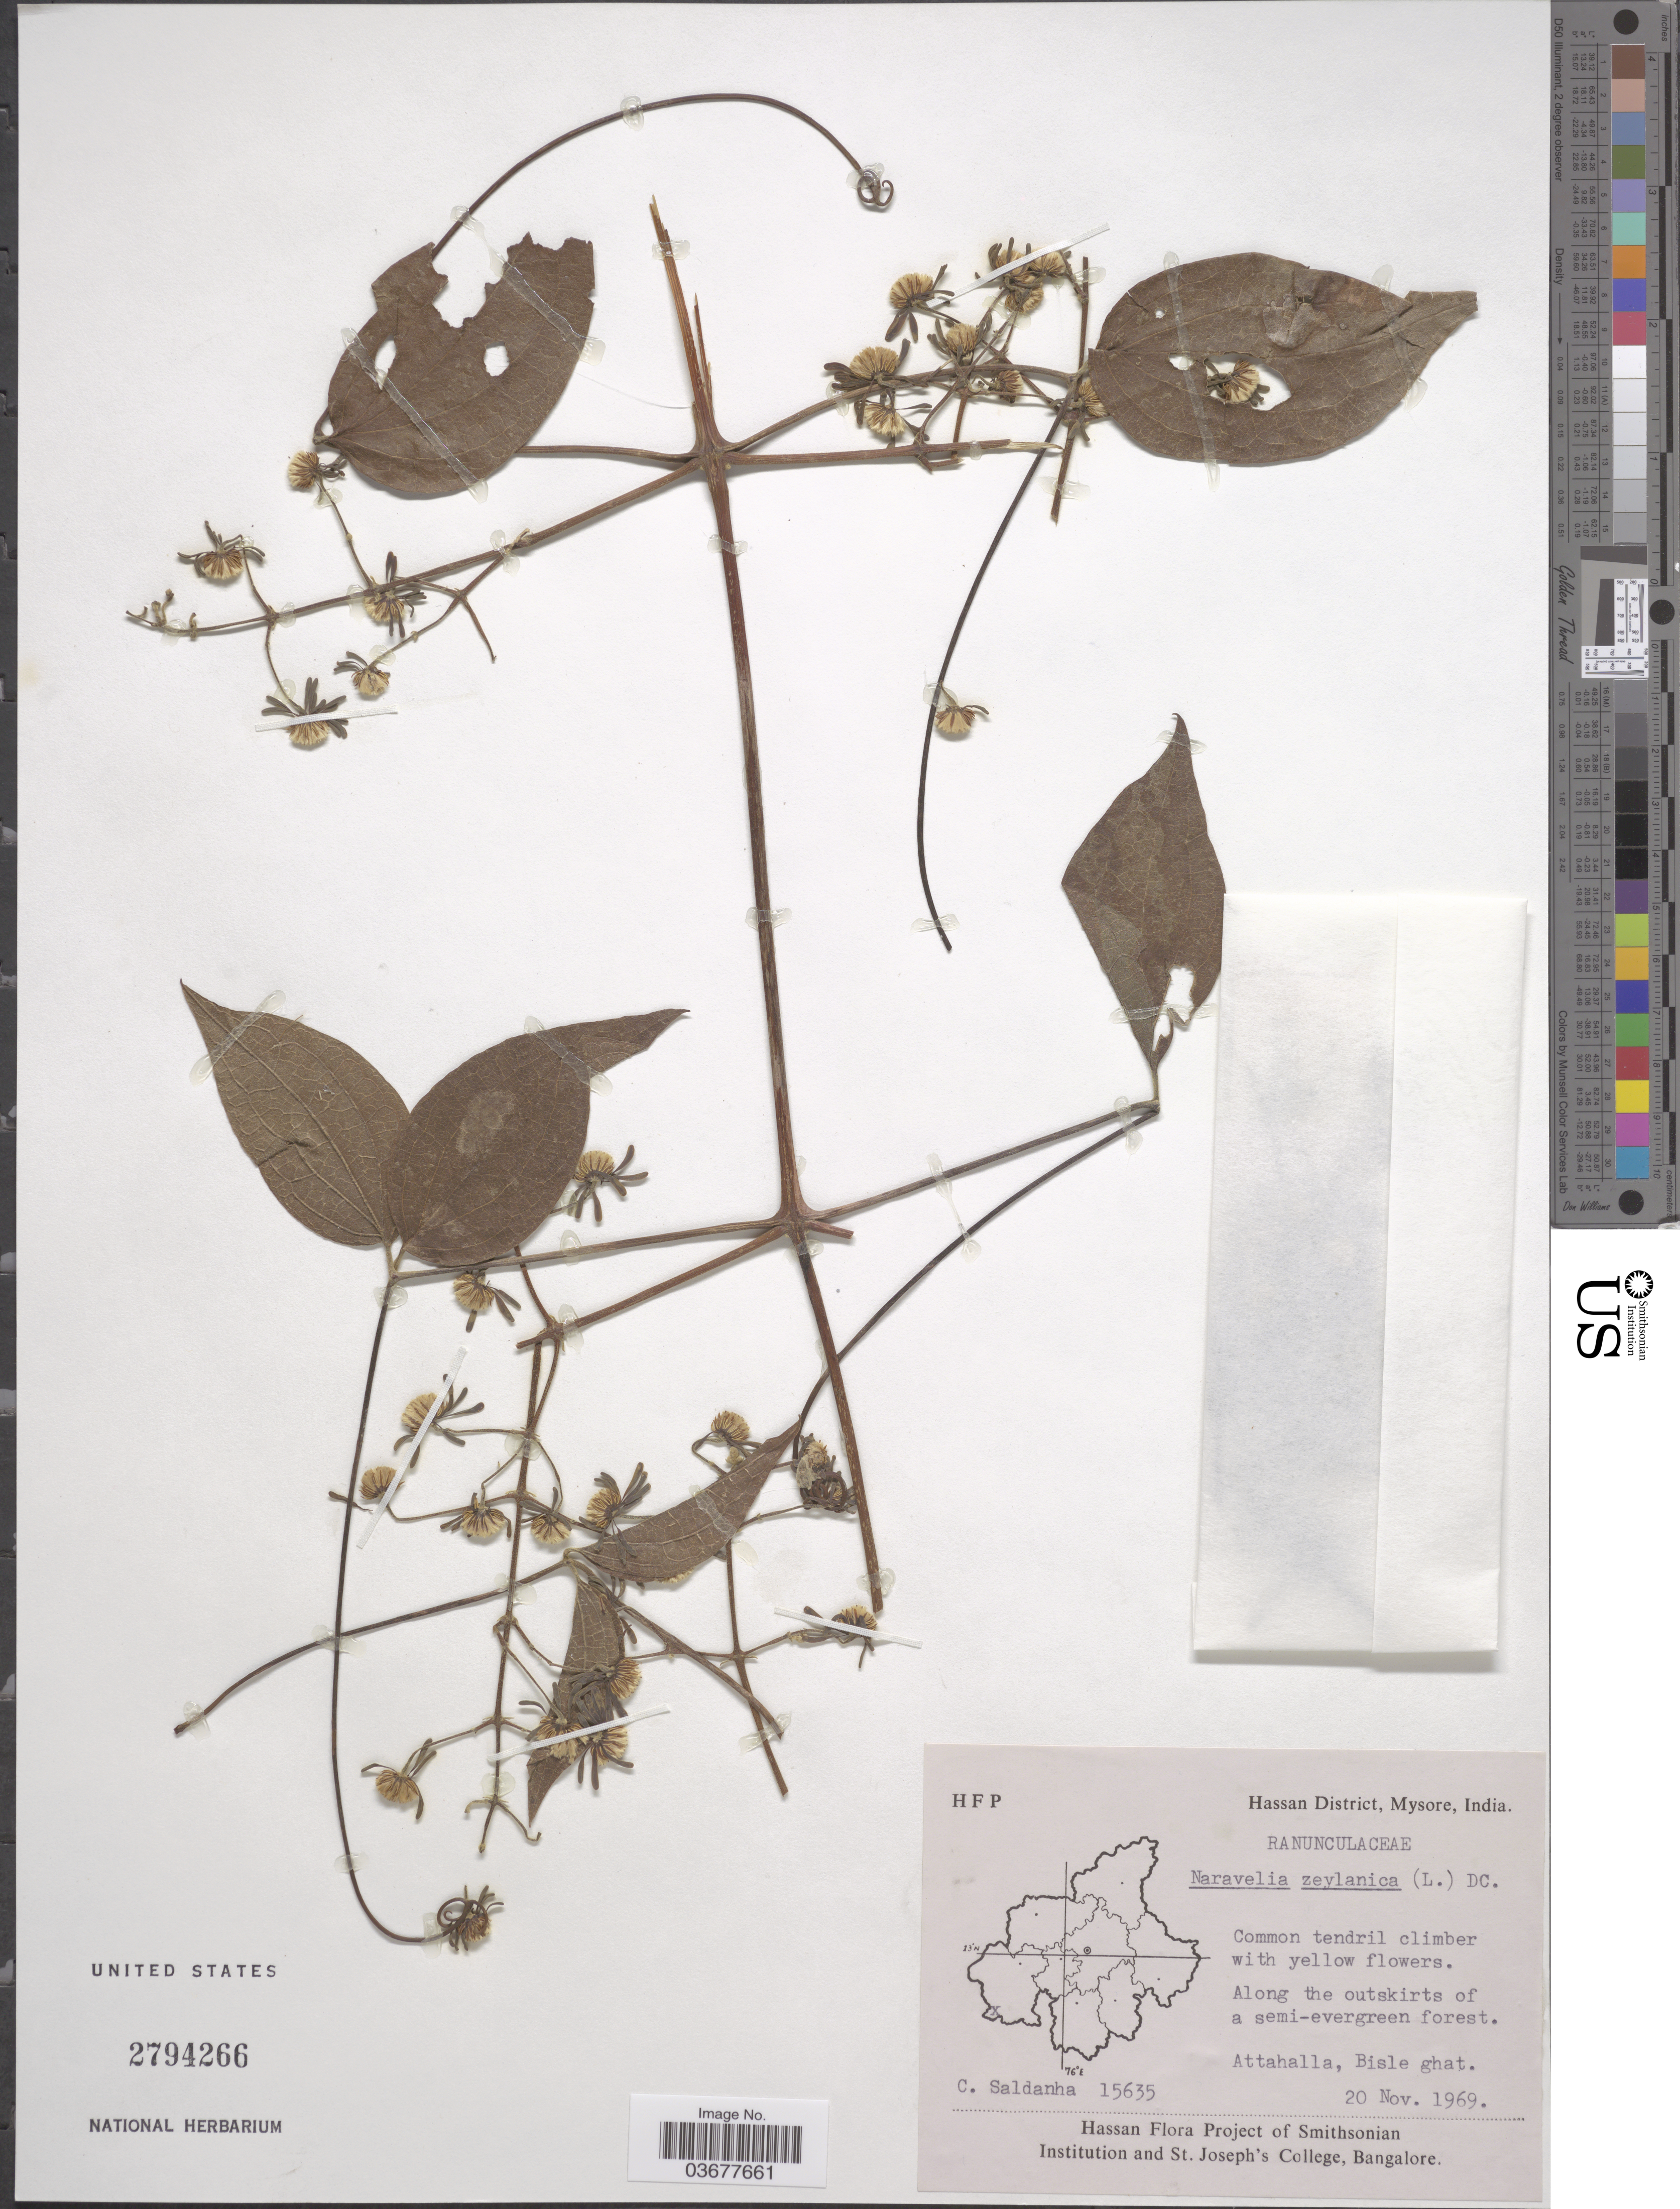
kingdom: Plantae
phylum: Tracheophyta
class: Magnoliopsida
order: Ranunculales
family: Ranunculaceae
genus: Clematis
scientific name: Clematis zeylanica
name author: (L.) Poir.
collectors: C. Saldanha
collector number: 15635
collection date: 1969-11-20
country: India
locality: Hassan District, Mysore. Attahalla, Bisle ghat.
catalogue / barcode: US 2794266